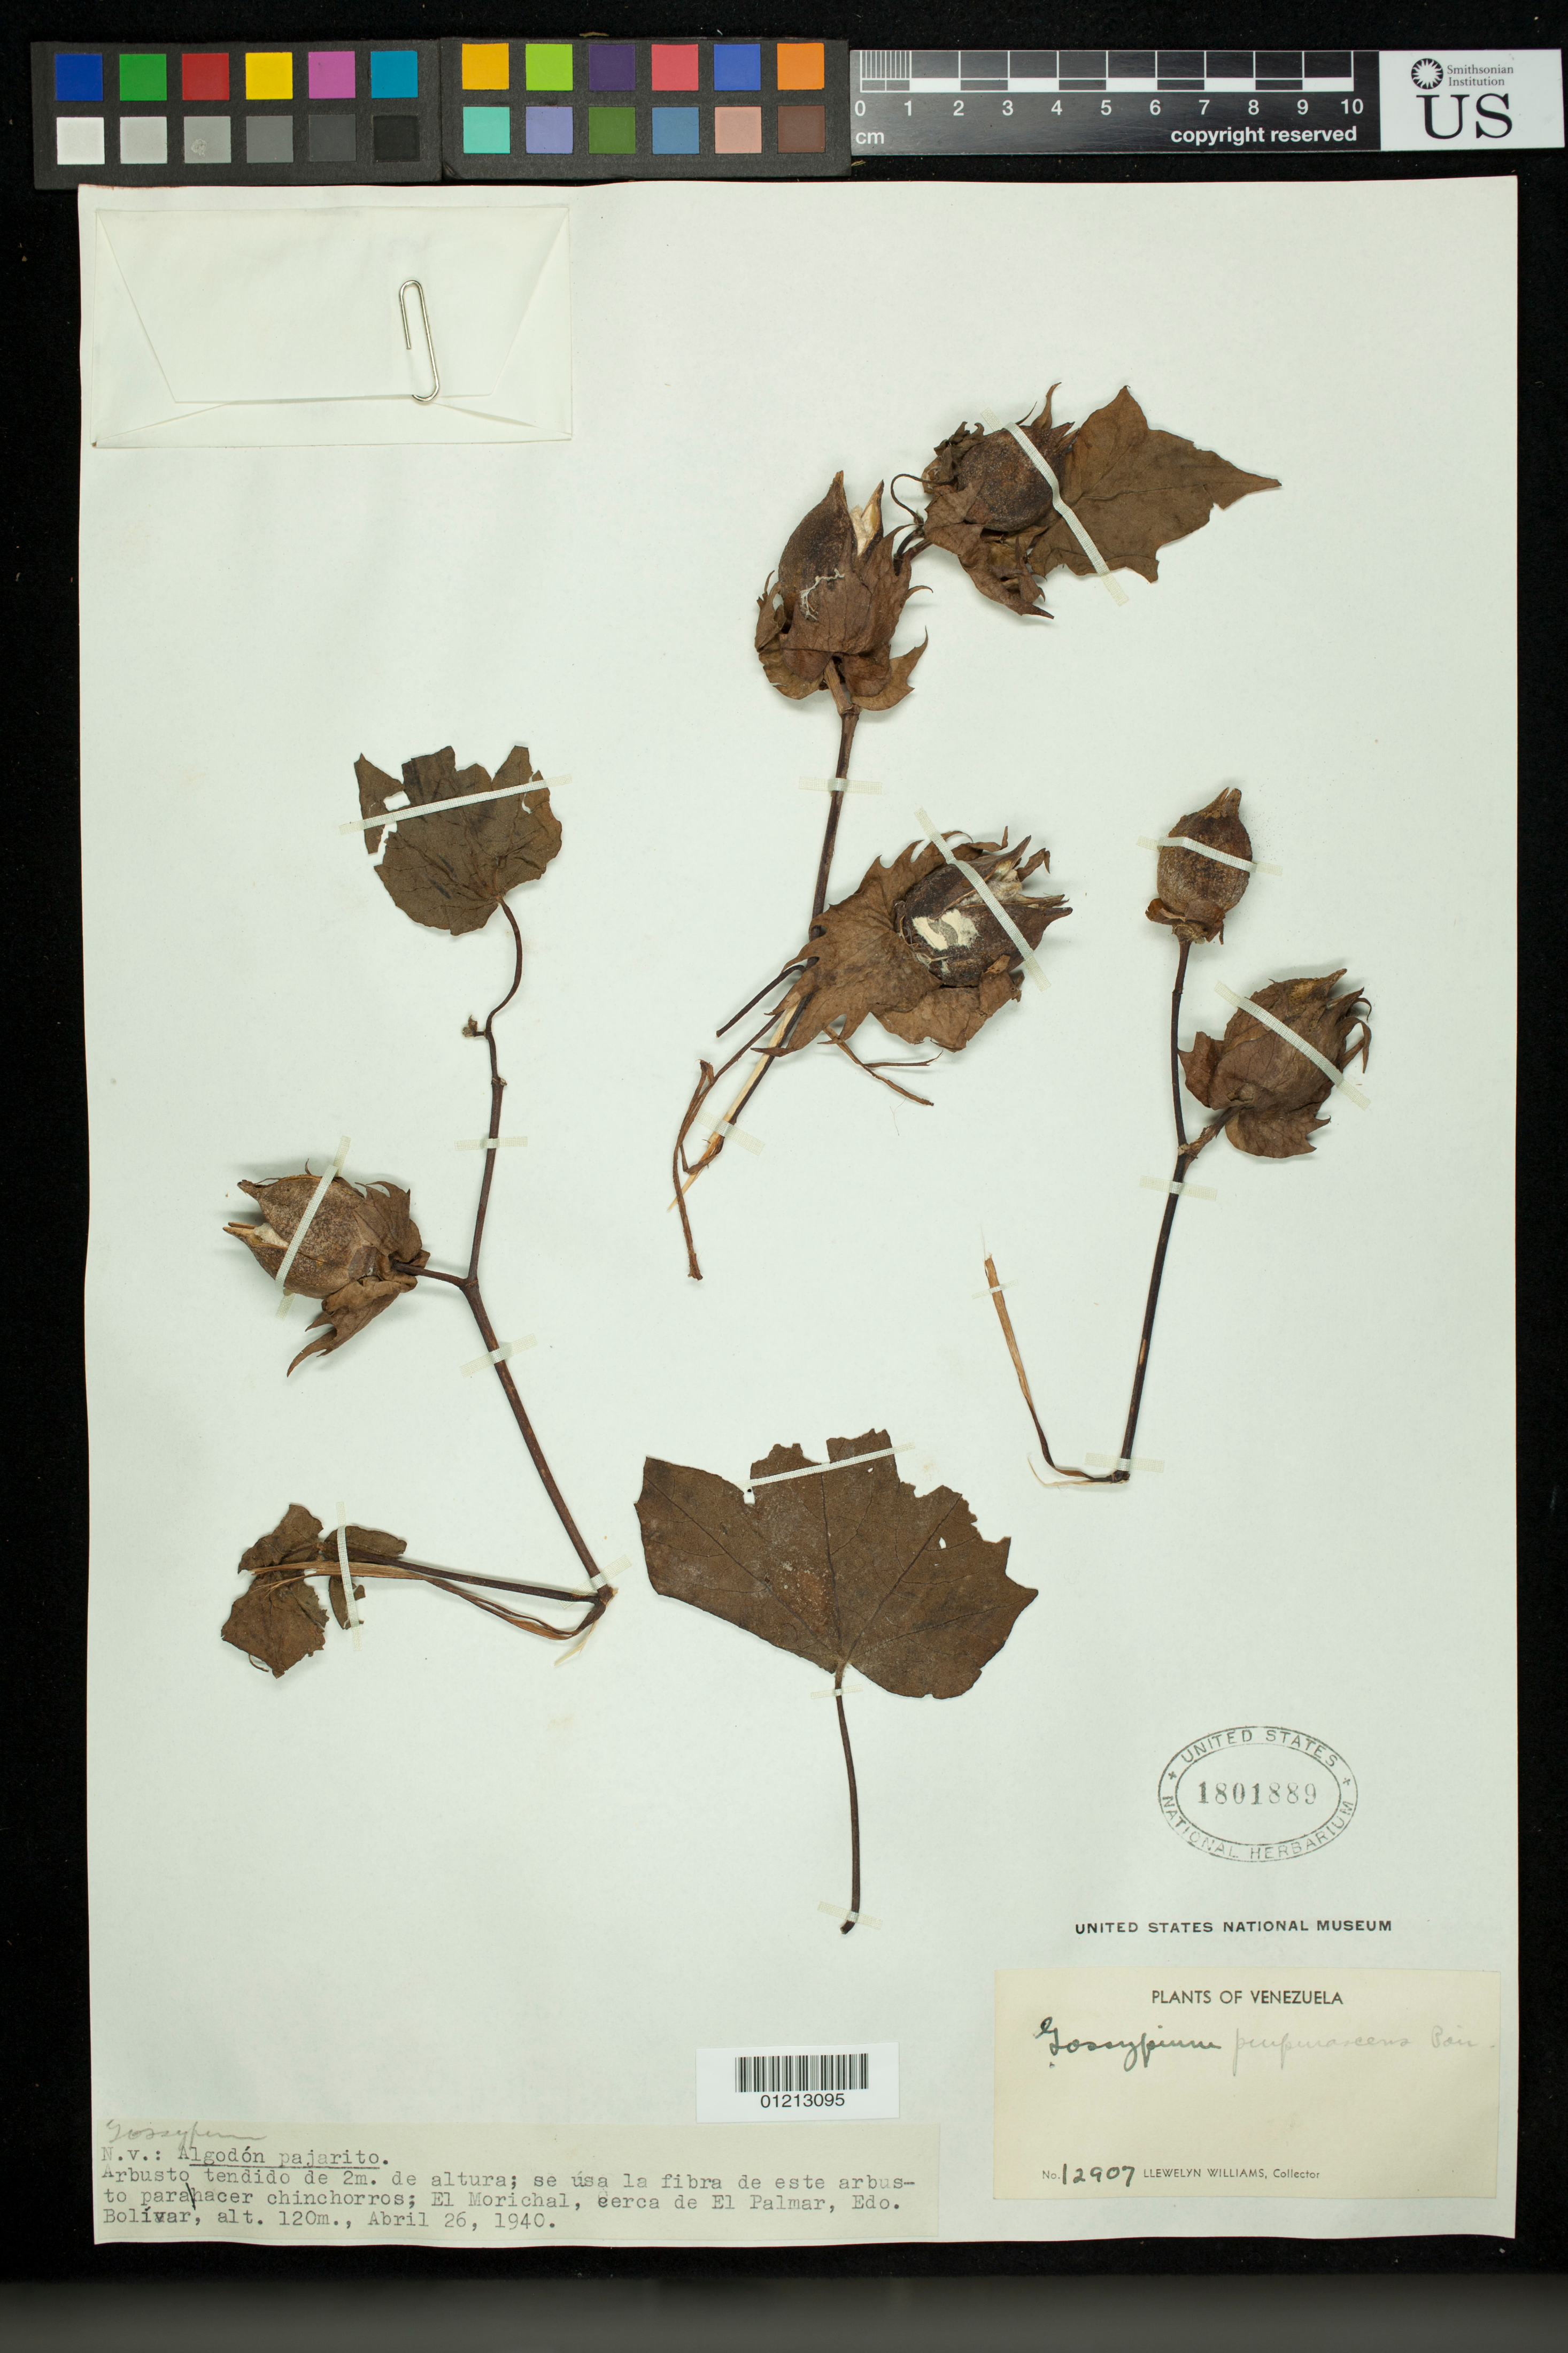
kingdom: Plantae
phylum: Tracheophyta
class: Magnoliopsida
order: Malvales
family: Malvaceae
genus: Gossypium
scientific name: Gossypium purpurascens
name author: Poir.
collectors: Ll. Williams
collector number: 12907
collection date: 1940-04-26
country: Venezuela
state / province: Bolivar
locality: close to El Palmar. El Morichal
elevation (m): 120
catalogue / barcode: US 1801889